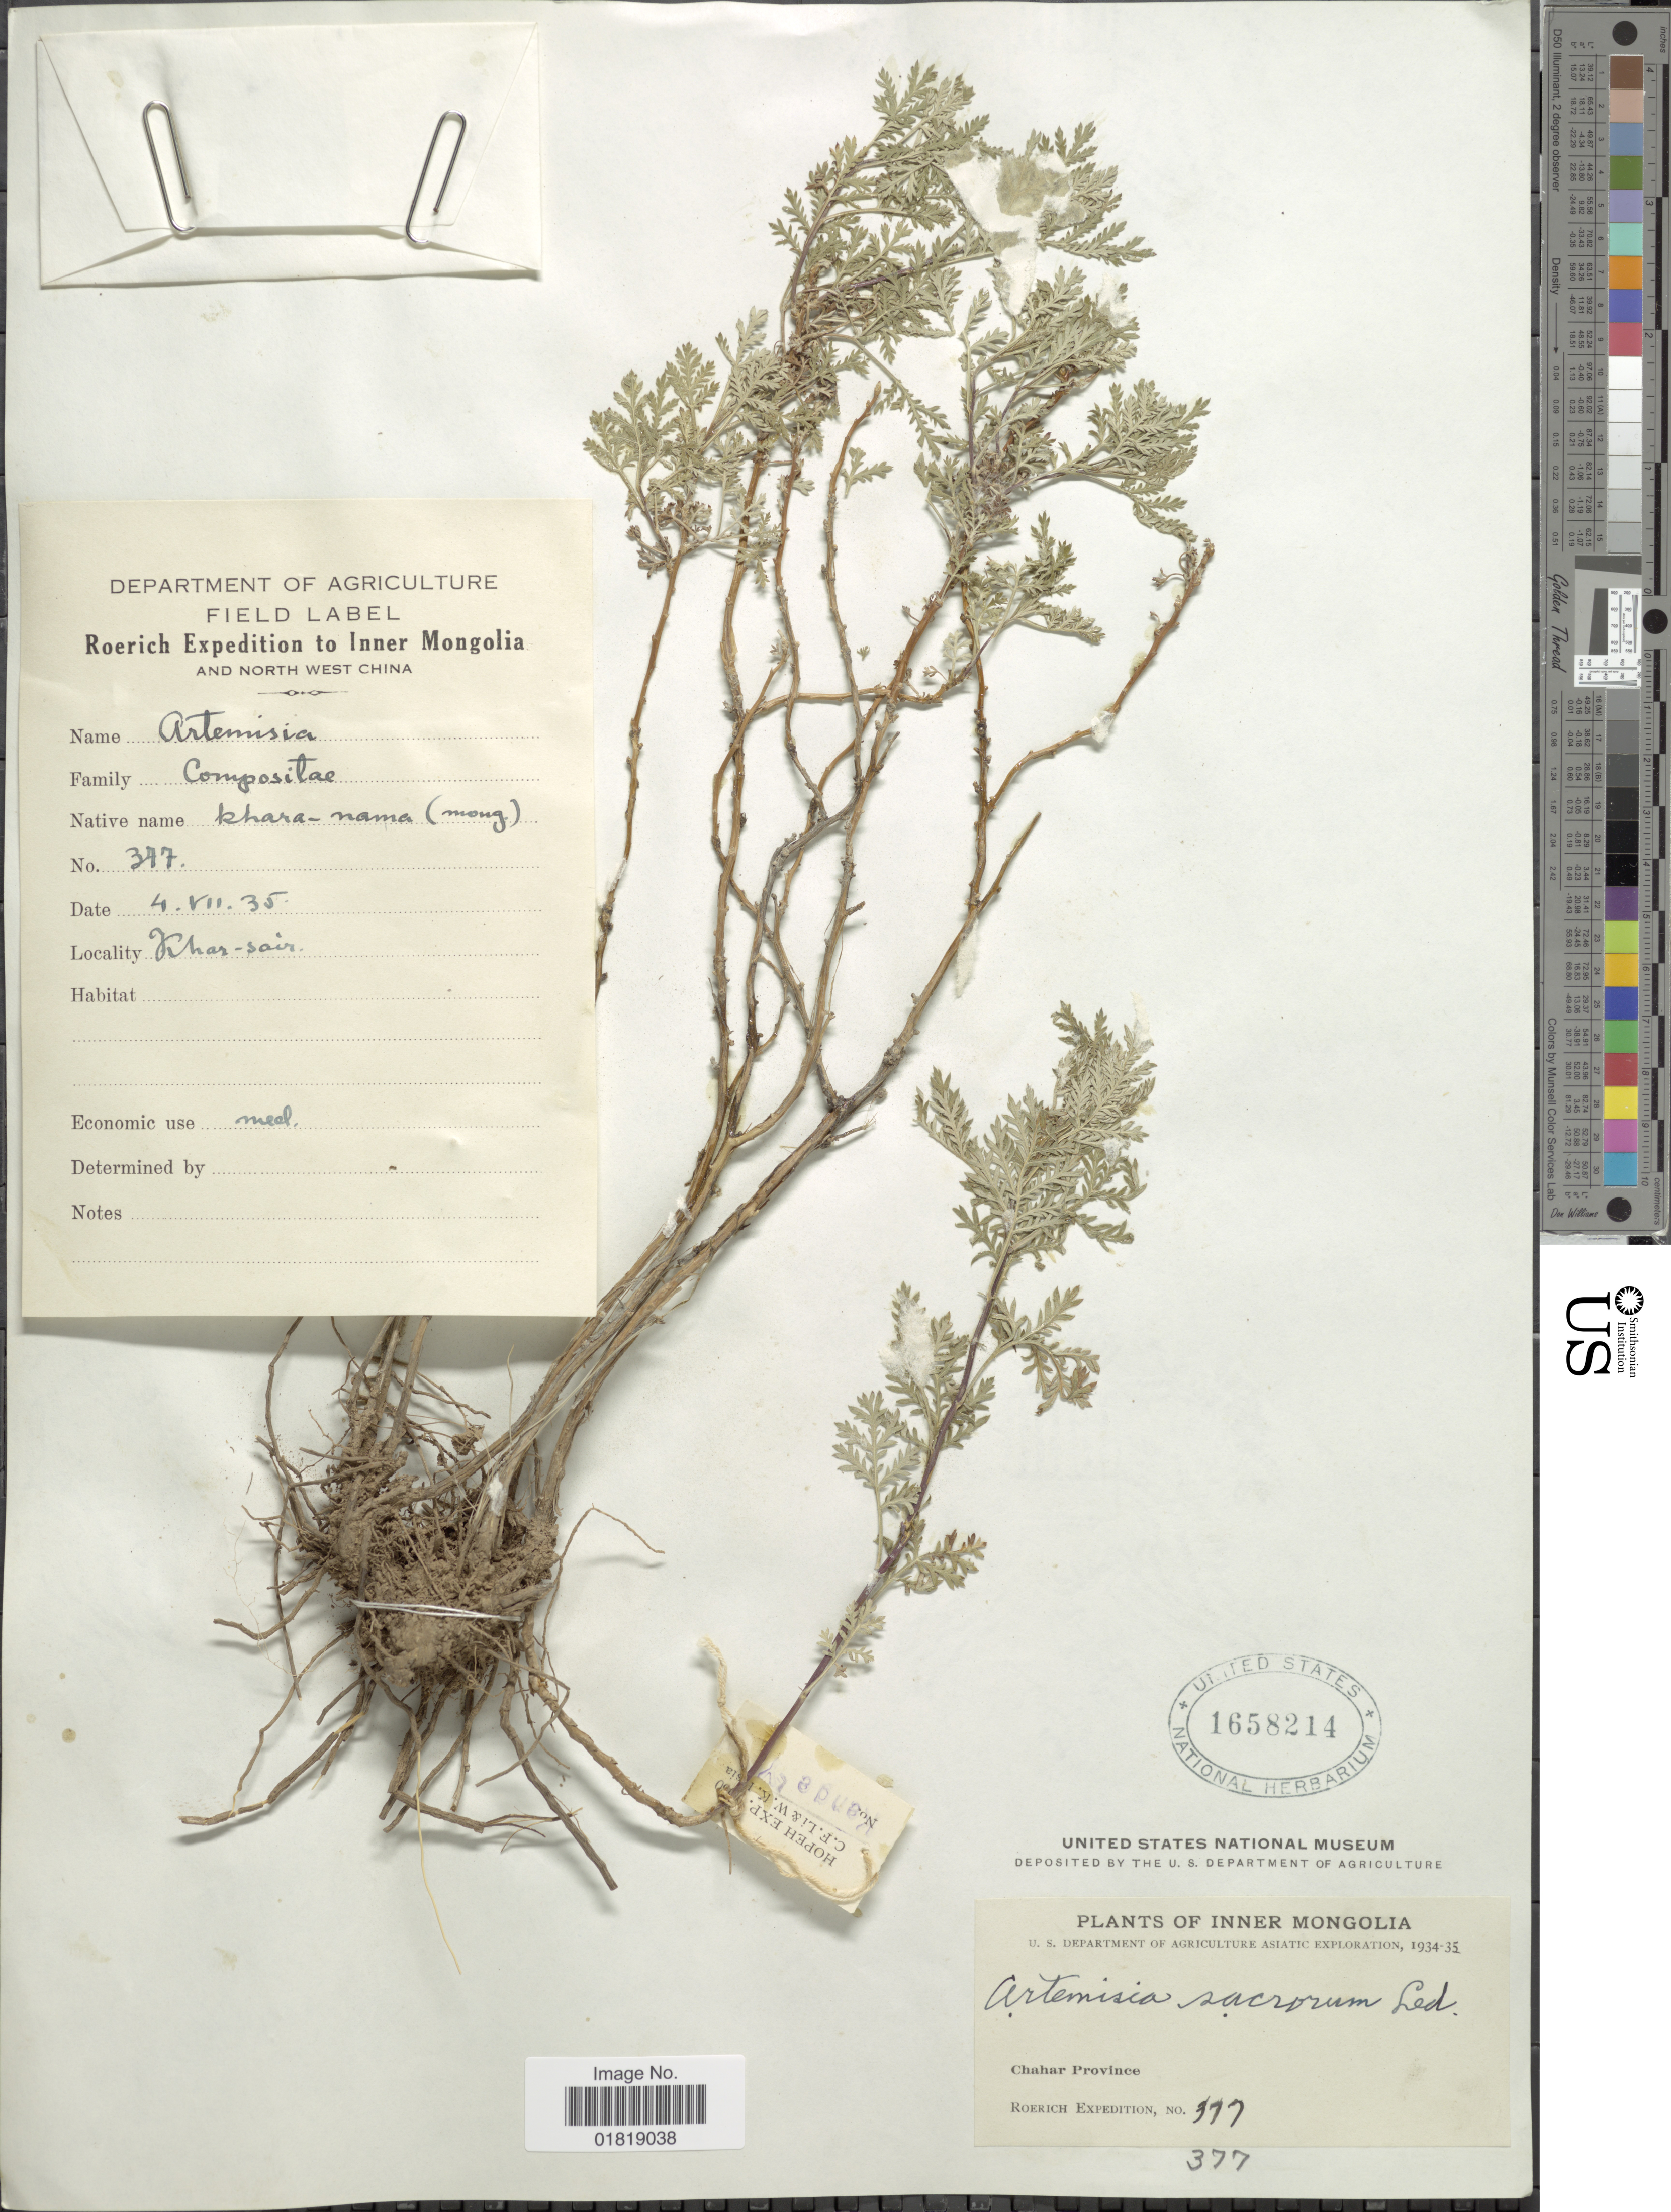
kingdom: Plantae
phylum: Tracheophyta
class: Magnoliopsida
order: Asterales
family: Asteraceae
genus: Artemisia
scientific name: Artemisia sacrorum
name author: Ledeb.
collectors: Roerich Expedition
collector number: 377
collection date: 1935-07-04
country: China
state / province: Nei Monggol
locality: Inner Mongolia and North West China, Khar-sair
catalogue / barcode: US 1658214